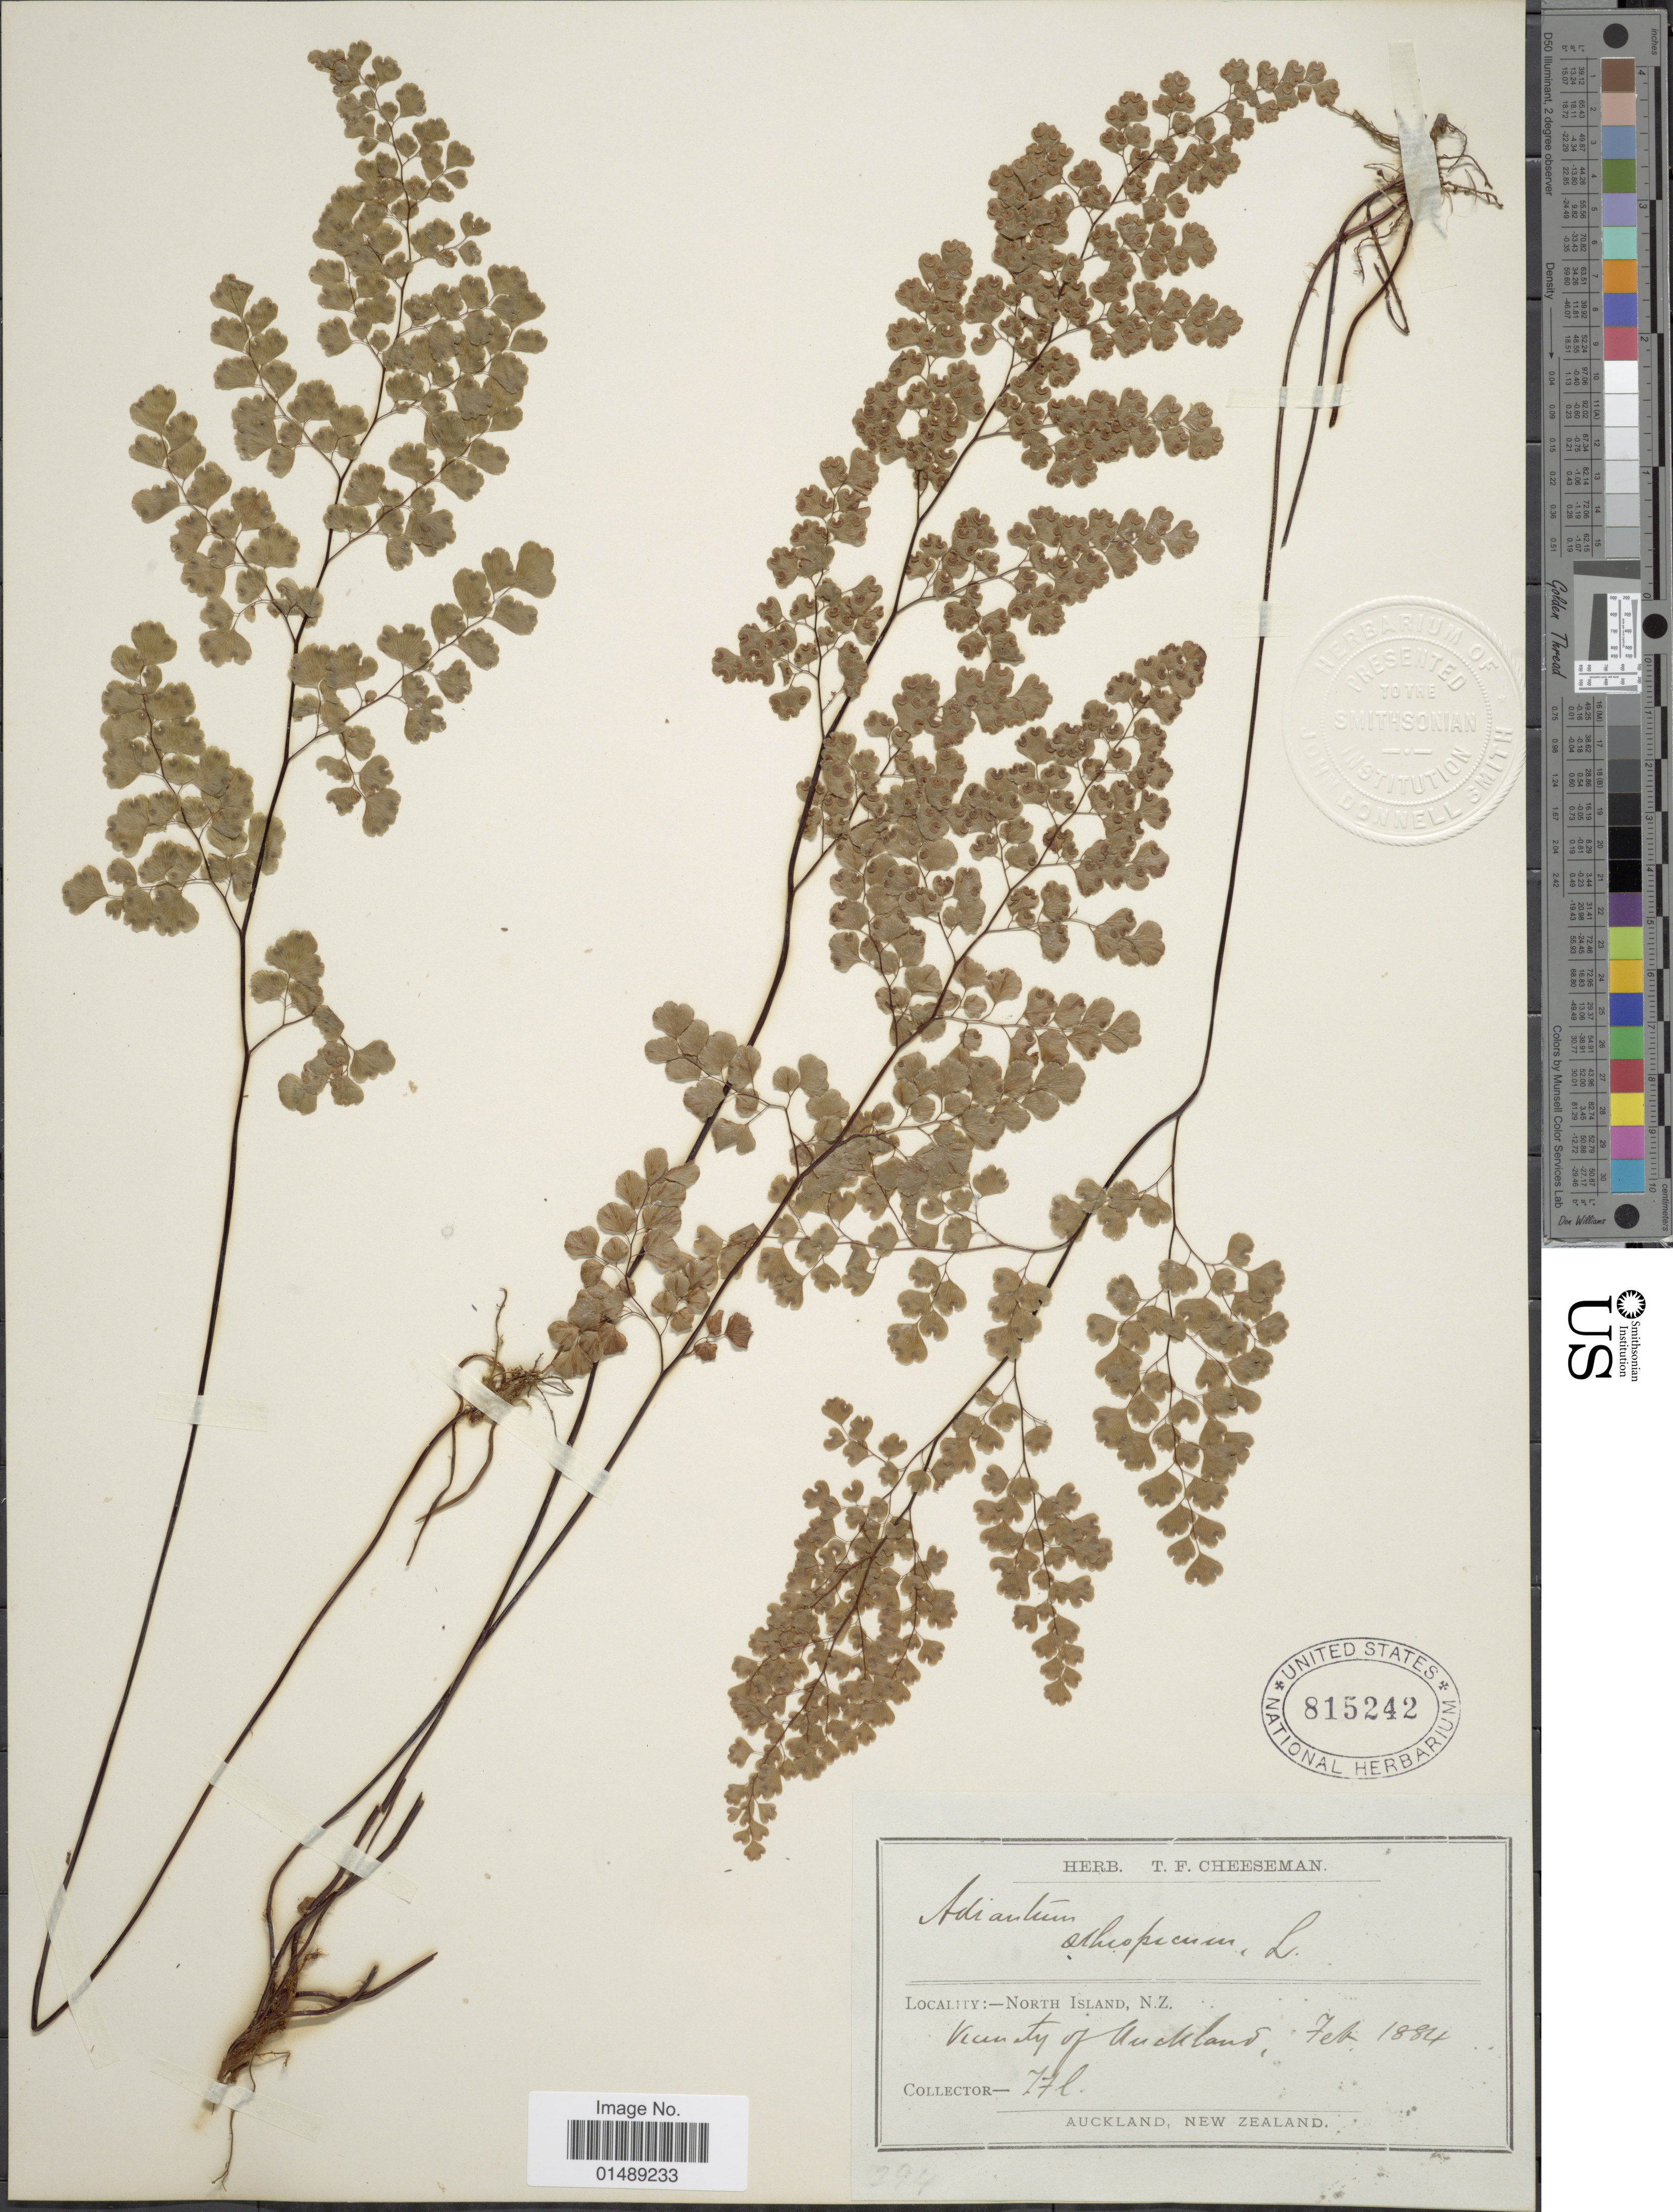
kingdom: Plantae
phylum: Tracheophyta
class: Polypodiopsida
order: Polypodiales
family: Pteridaceae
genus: Adiantum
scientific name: Adiantum aethiopicum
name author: L.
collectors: T. F. Cheeseman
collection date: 1884-02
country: New Zealand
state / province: Auckland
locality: North Island, N.Z. Vicinity of Auckland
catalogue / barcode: US 815242